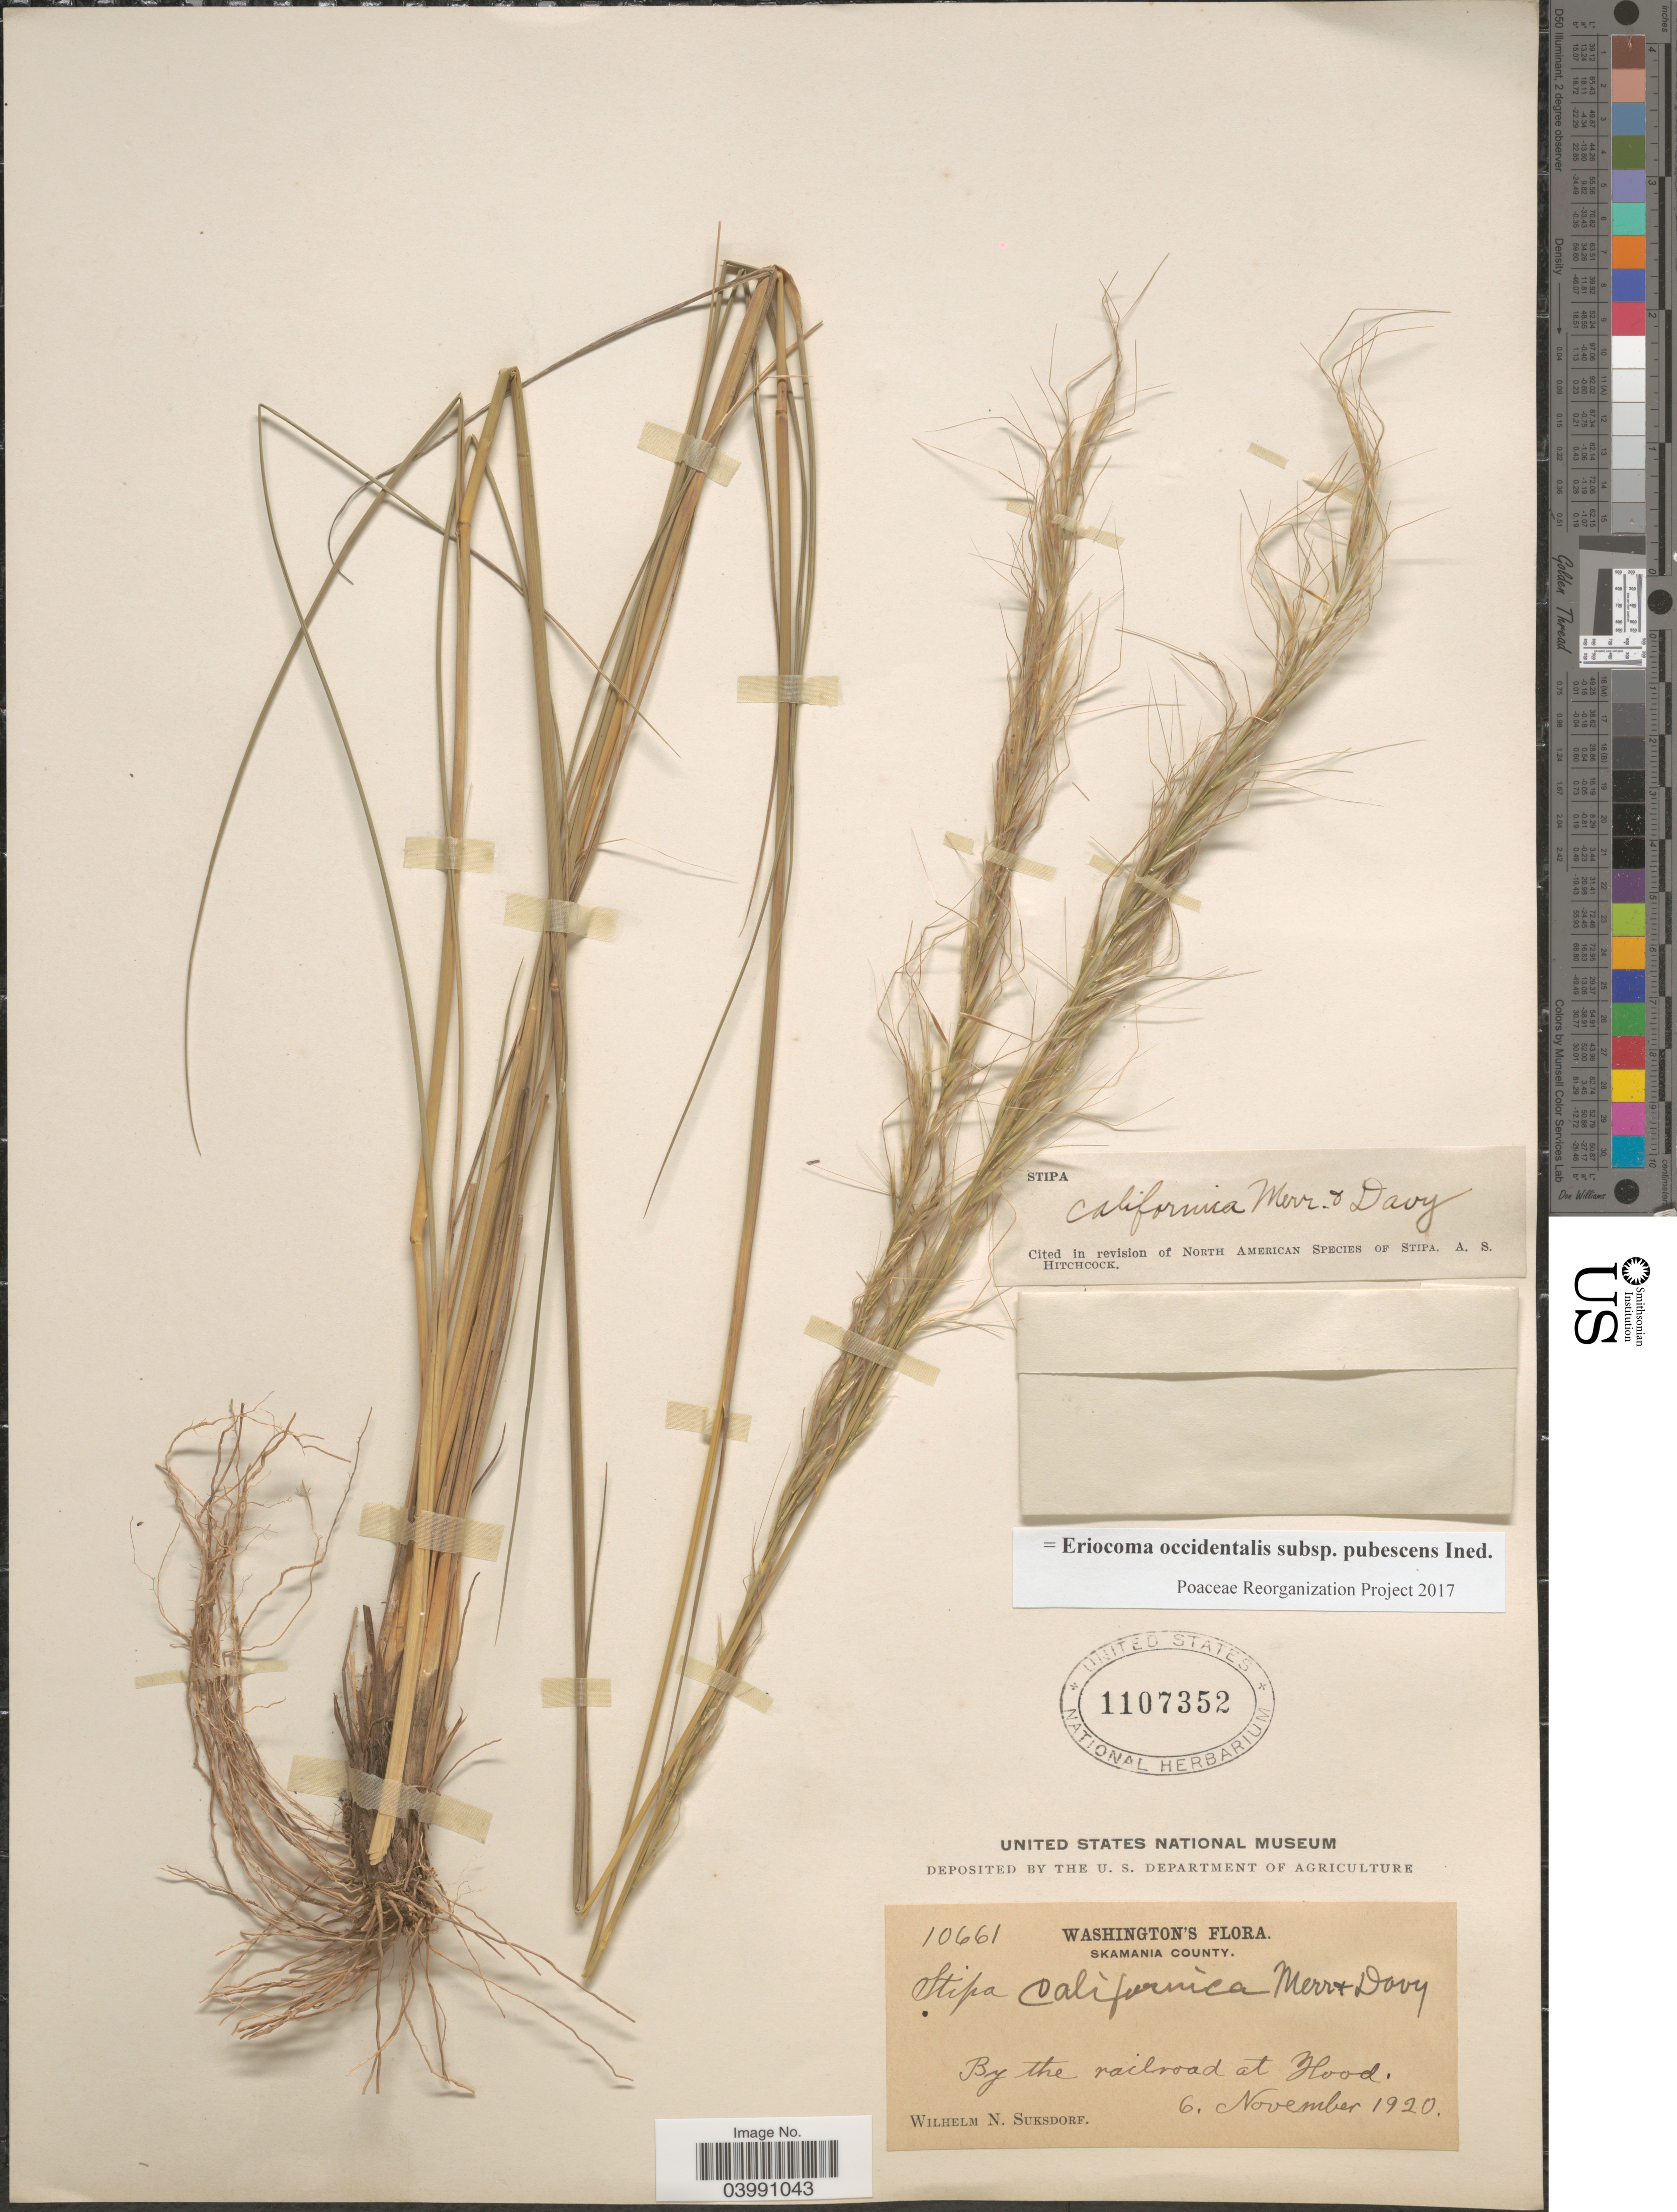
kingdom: Plantae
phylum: Tracheophyta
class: Liliopsida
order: Poales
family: Poaceae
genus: Eriocoma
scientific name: Eriocoma occidentalis subsp. pubescens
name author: (Vasey) Romasch.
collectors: W. N. Suksdorf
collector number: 10661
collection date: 1920-11-06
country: United States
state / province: Washington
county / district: Skamania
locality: Skamania County. By the railroad at Hood.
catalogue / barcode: US 1107352